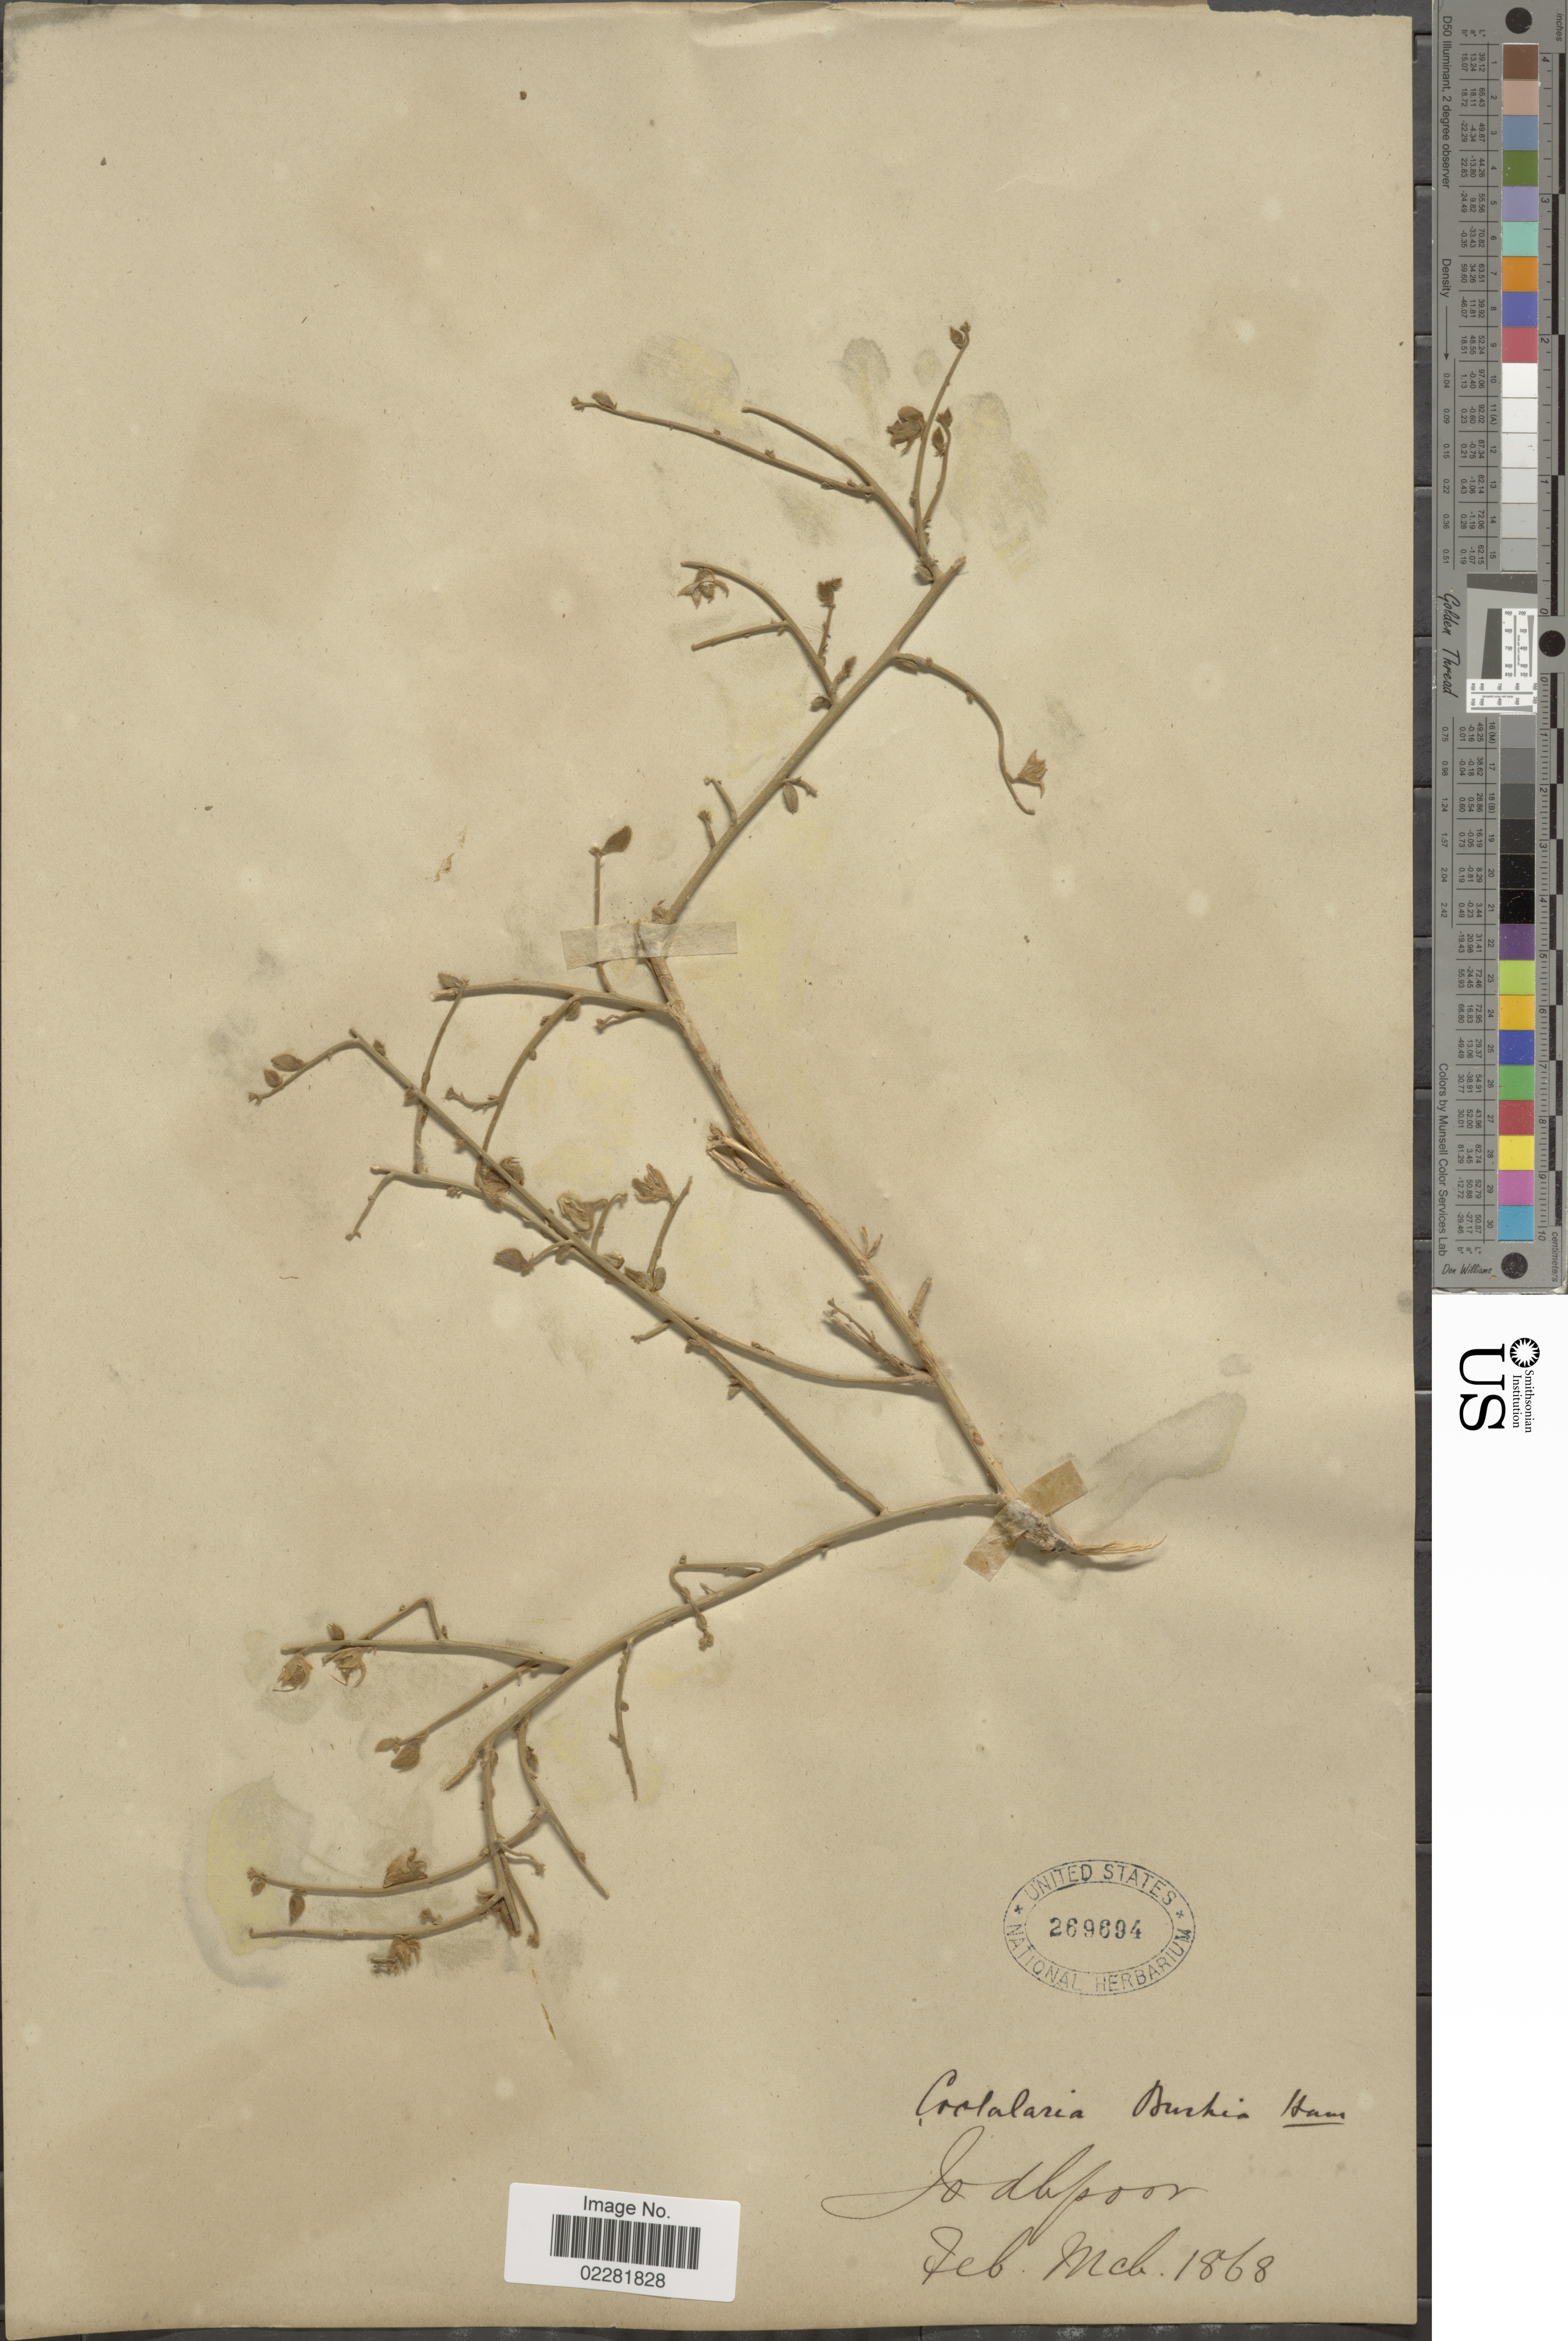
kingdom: Plantae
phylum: Tracheophyta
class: Magnoliopsida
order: Fabales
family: Fabaceae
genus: Crotalaria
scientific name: Crotalaria burhia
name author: Buch.-Ham.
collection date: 1868-02/1868-03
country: India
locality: Jodhpoor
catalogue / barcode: US 269694